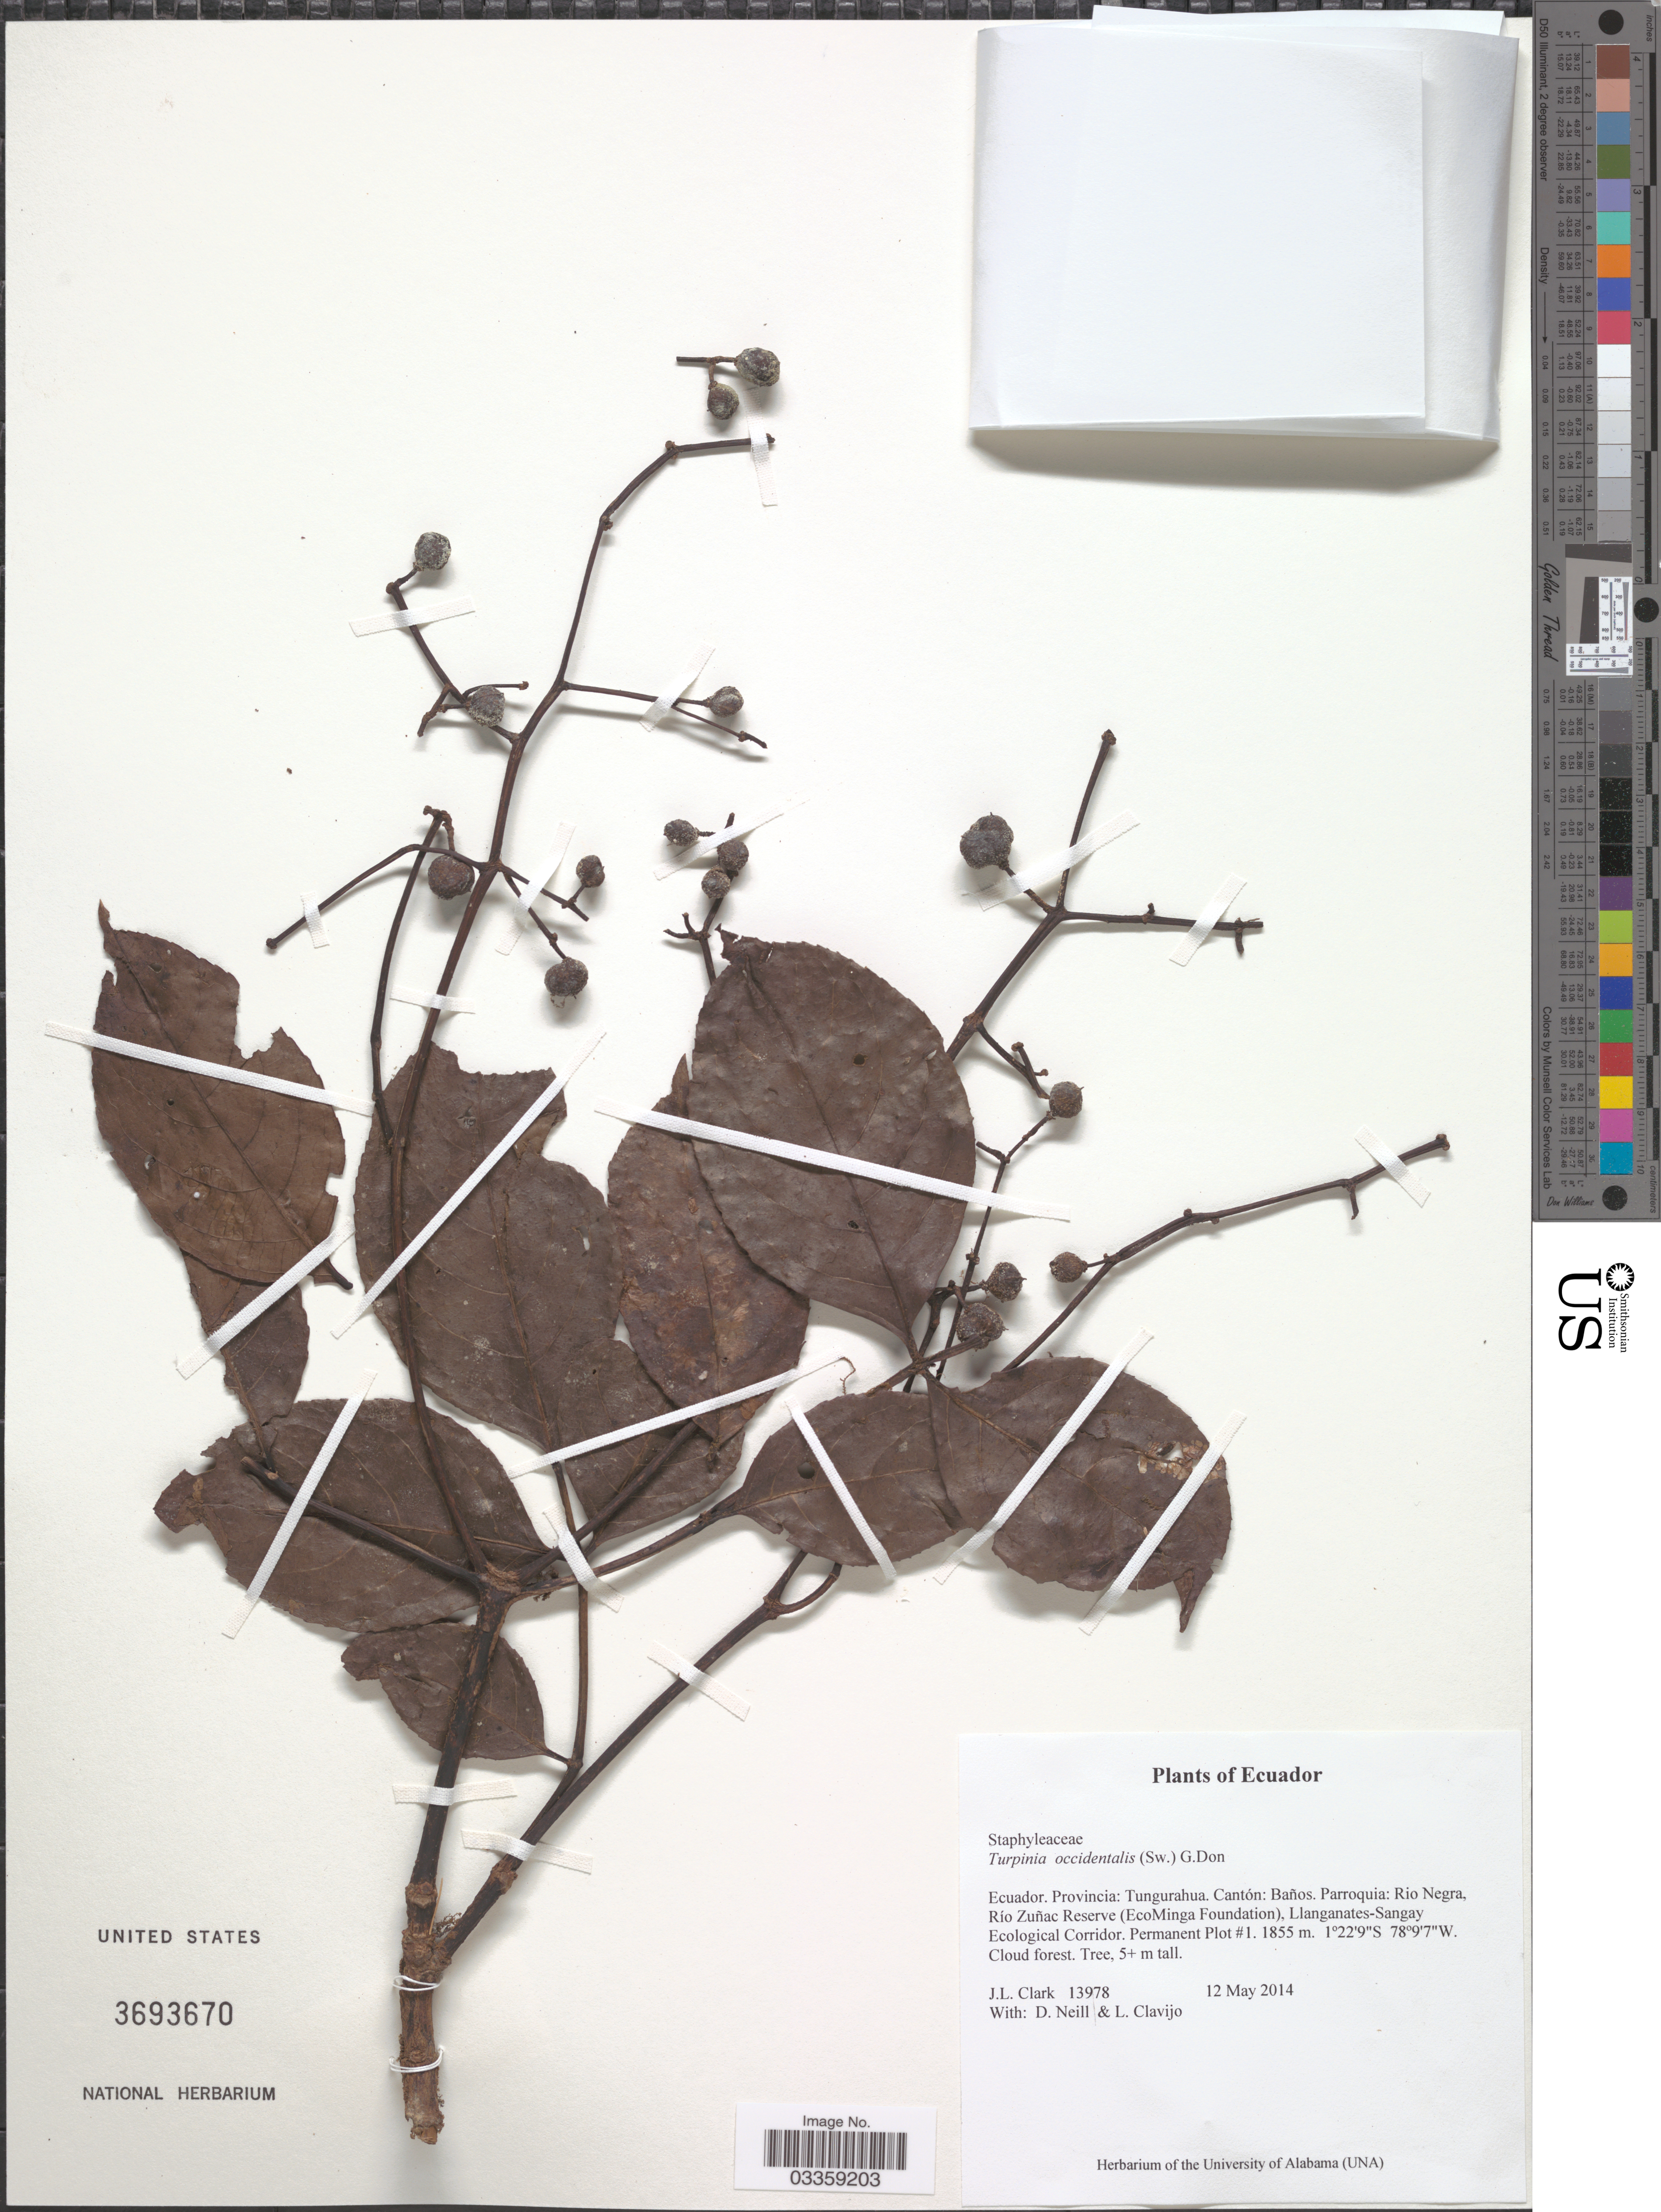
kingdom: Plantae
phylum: Tracheophyta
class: Magnoliopsida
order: Crossosomatales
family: Staphyleaceae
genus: Turpinia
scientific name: Turpinia occidentalis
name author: (Sw.) G. Don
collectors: J. L. Clark, D. Neill & L. Clavijo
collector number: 13978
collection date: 2015-05-12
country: Ecuador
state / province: Tungurahua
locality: Cantón: Baños. Parroquia: Rio Negra, Río Zuñac Reserve (EcoMinga Foundation). Llanganates-Sangay Ecological Corridor. Permanent Plot #1.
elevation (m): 1855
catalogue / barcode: US 3693670